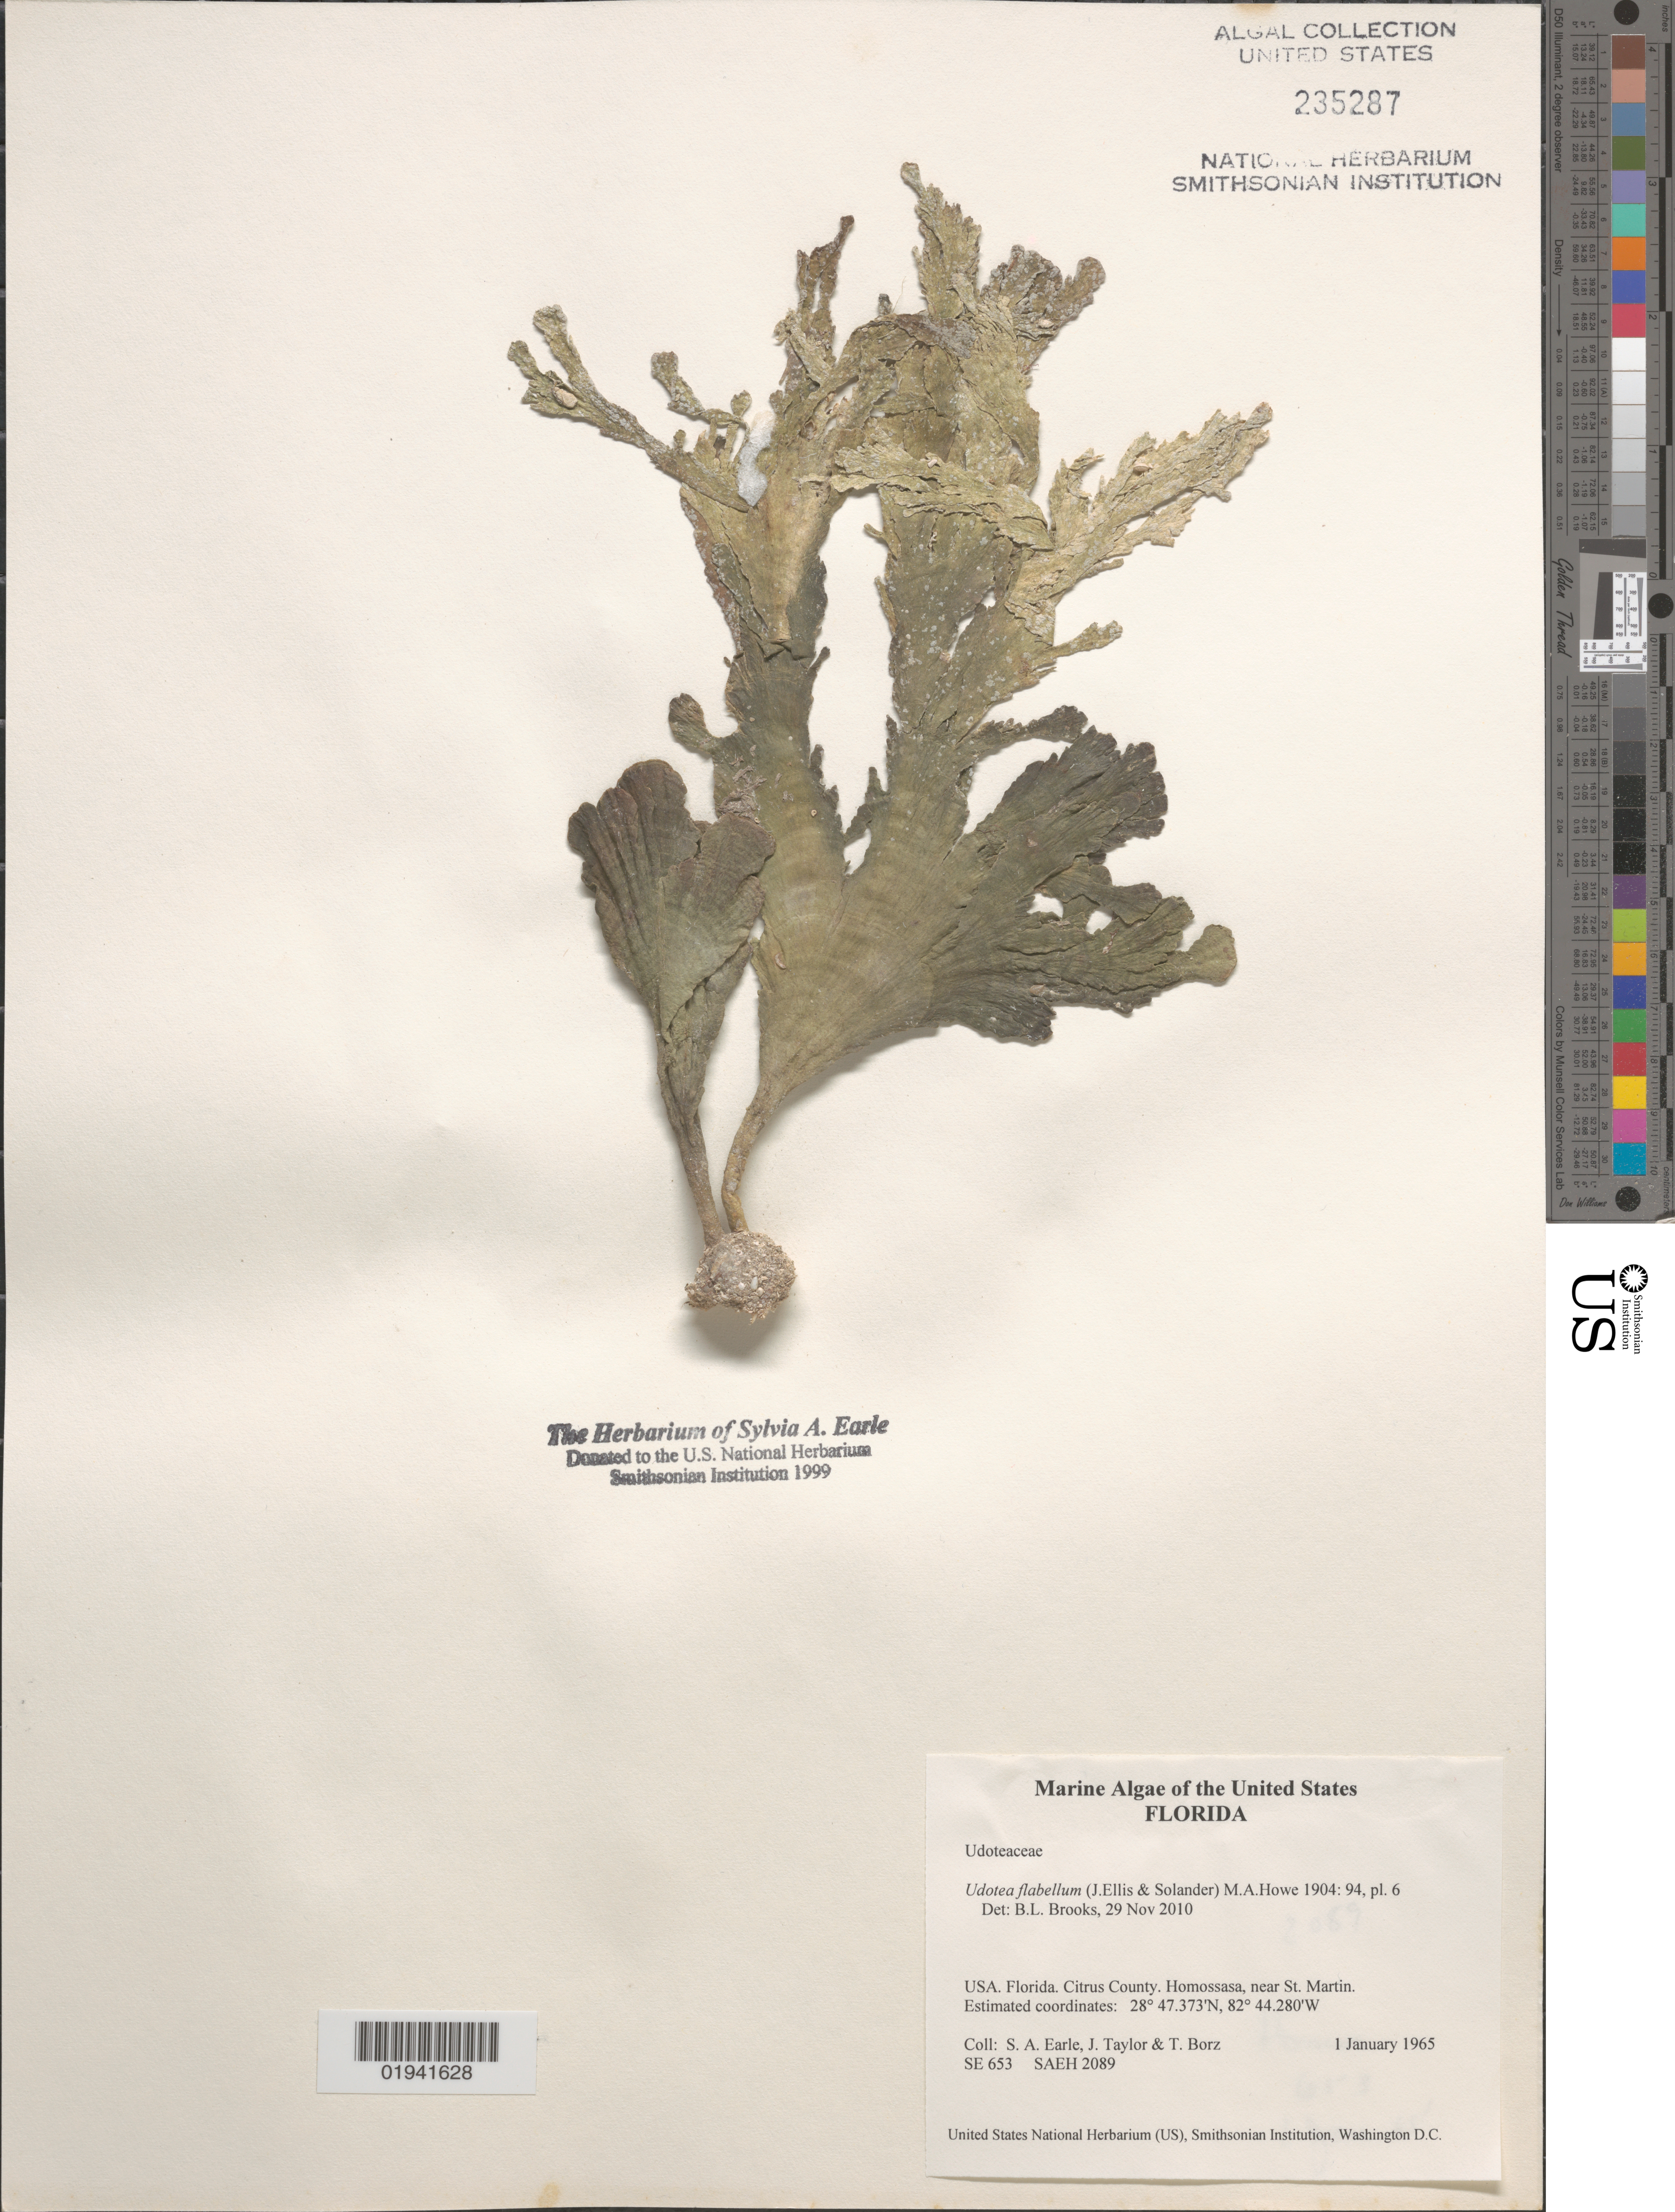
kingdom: Plantae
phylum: Chlorophyta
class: Ulvophyceae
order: Bryopsidales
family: Udoteaceae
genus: Udotea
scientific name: Udotea flabellum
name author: (J. Ellis & Sol.) M. Howe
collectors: S. A. Earle, J. Taylor & T. Borz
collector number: SE653/SAEH2089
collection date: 1965-01-01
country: United States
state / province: Florida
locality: Citrus County. Homosassa, near St. Martin.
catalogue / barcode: US 235287